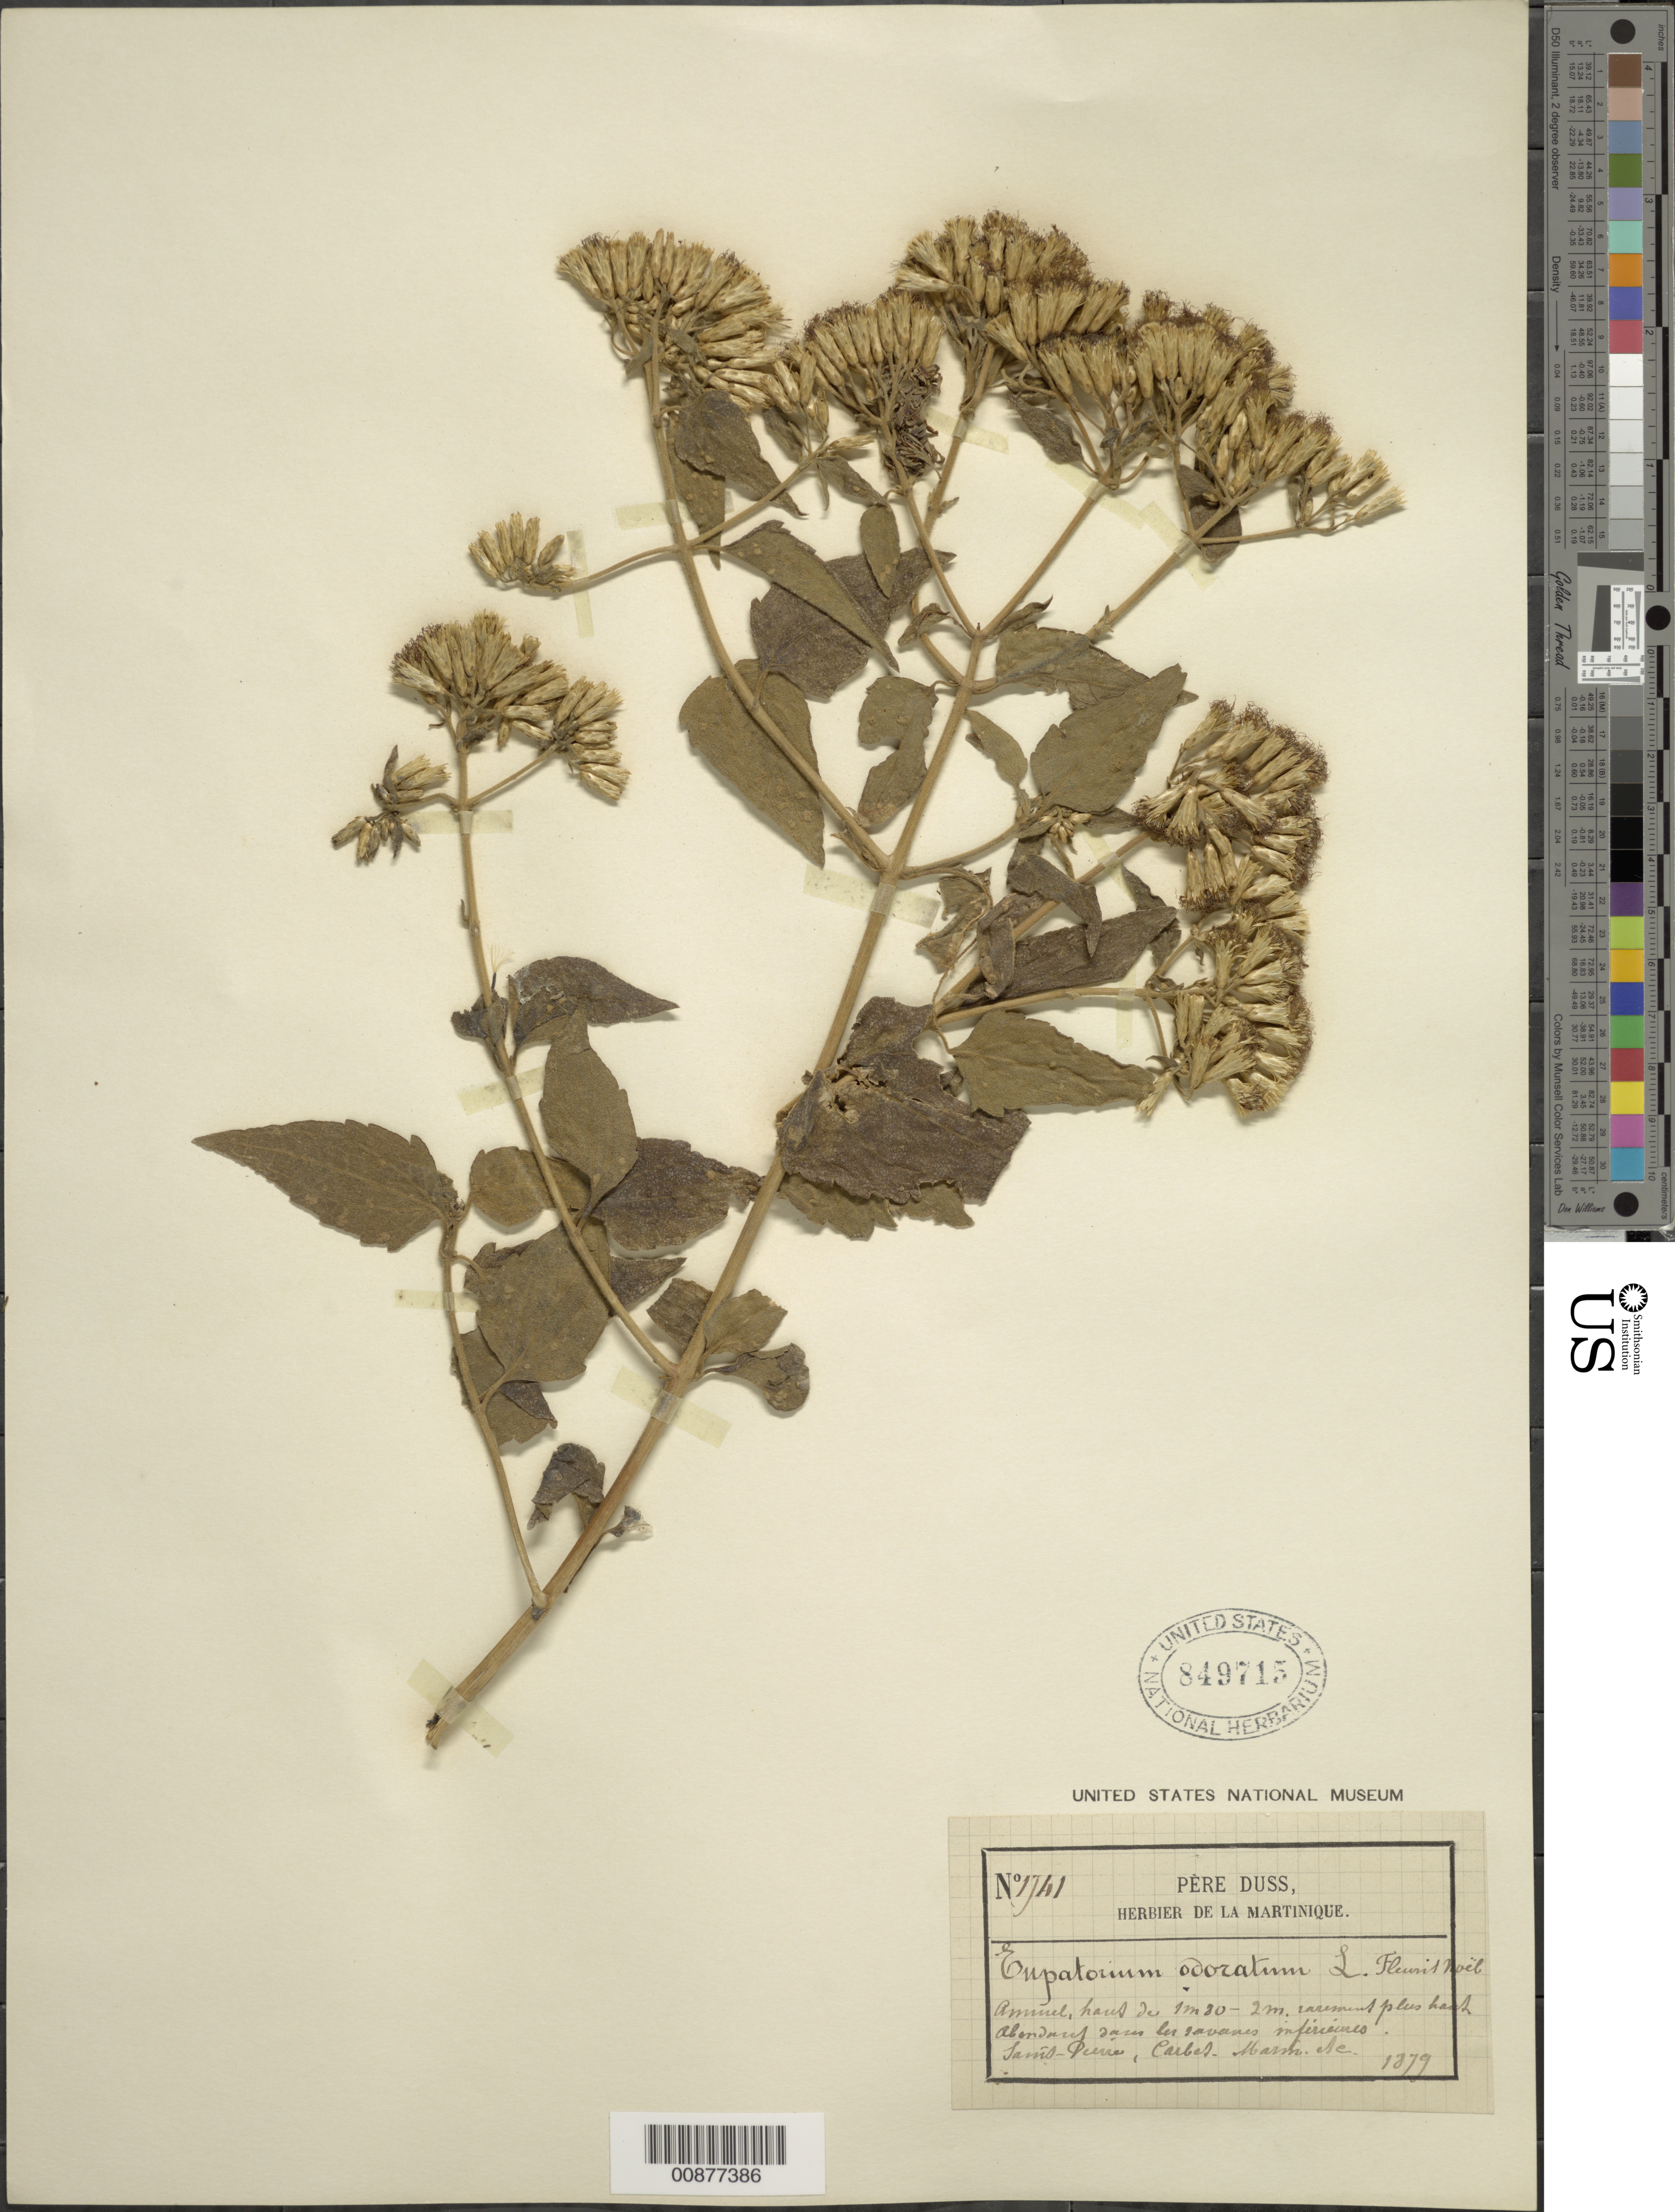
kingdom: Plantae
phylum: Tracheophyta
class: Magnoliopsida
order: Asterales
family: Asteraceae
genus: Chromolaena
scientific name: Chromolaena odorata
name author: (L.) R.M. King & H. Rob.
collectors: Père Duss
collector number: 1741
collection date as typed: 1879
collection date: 1879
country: Martinique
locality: Saint-Pierre, Carbet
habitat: Dans les savannes inférieures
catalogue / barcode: US 849715